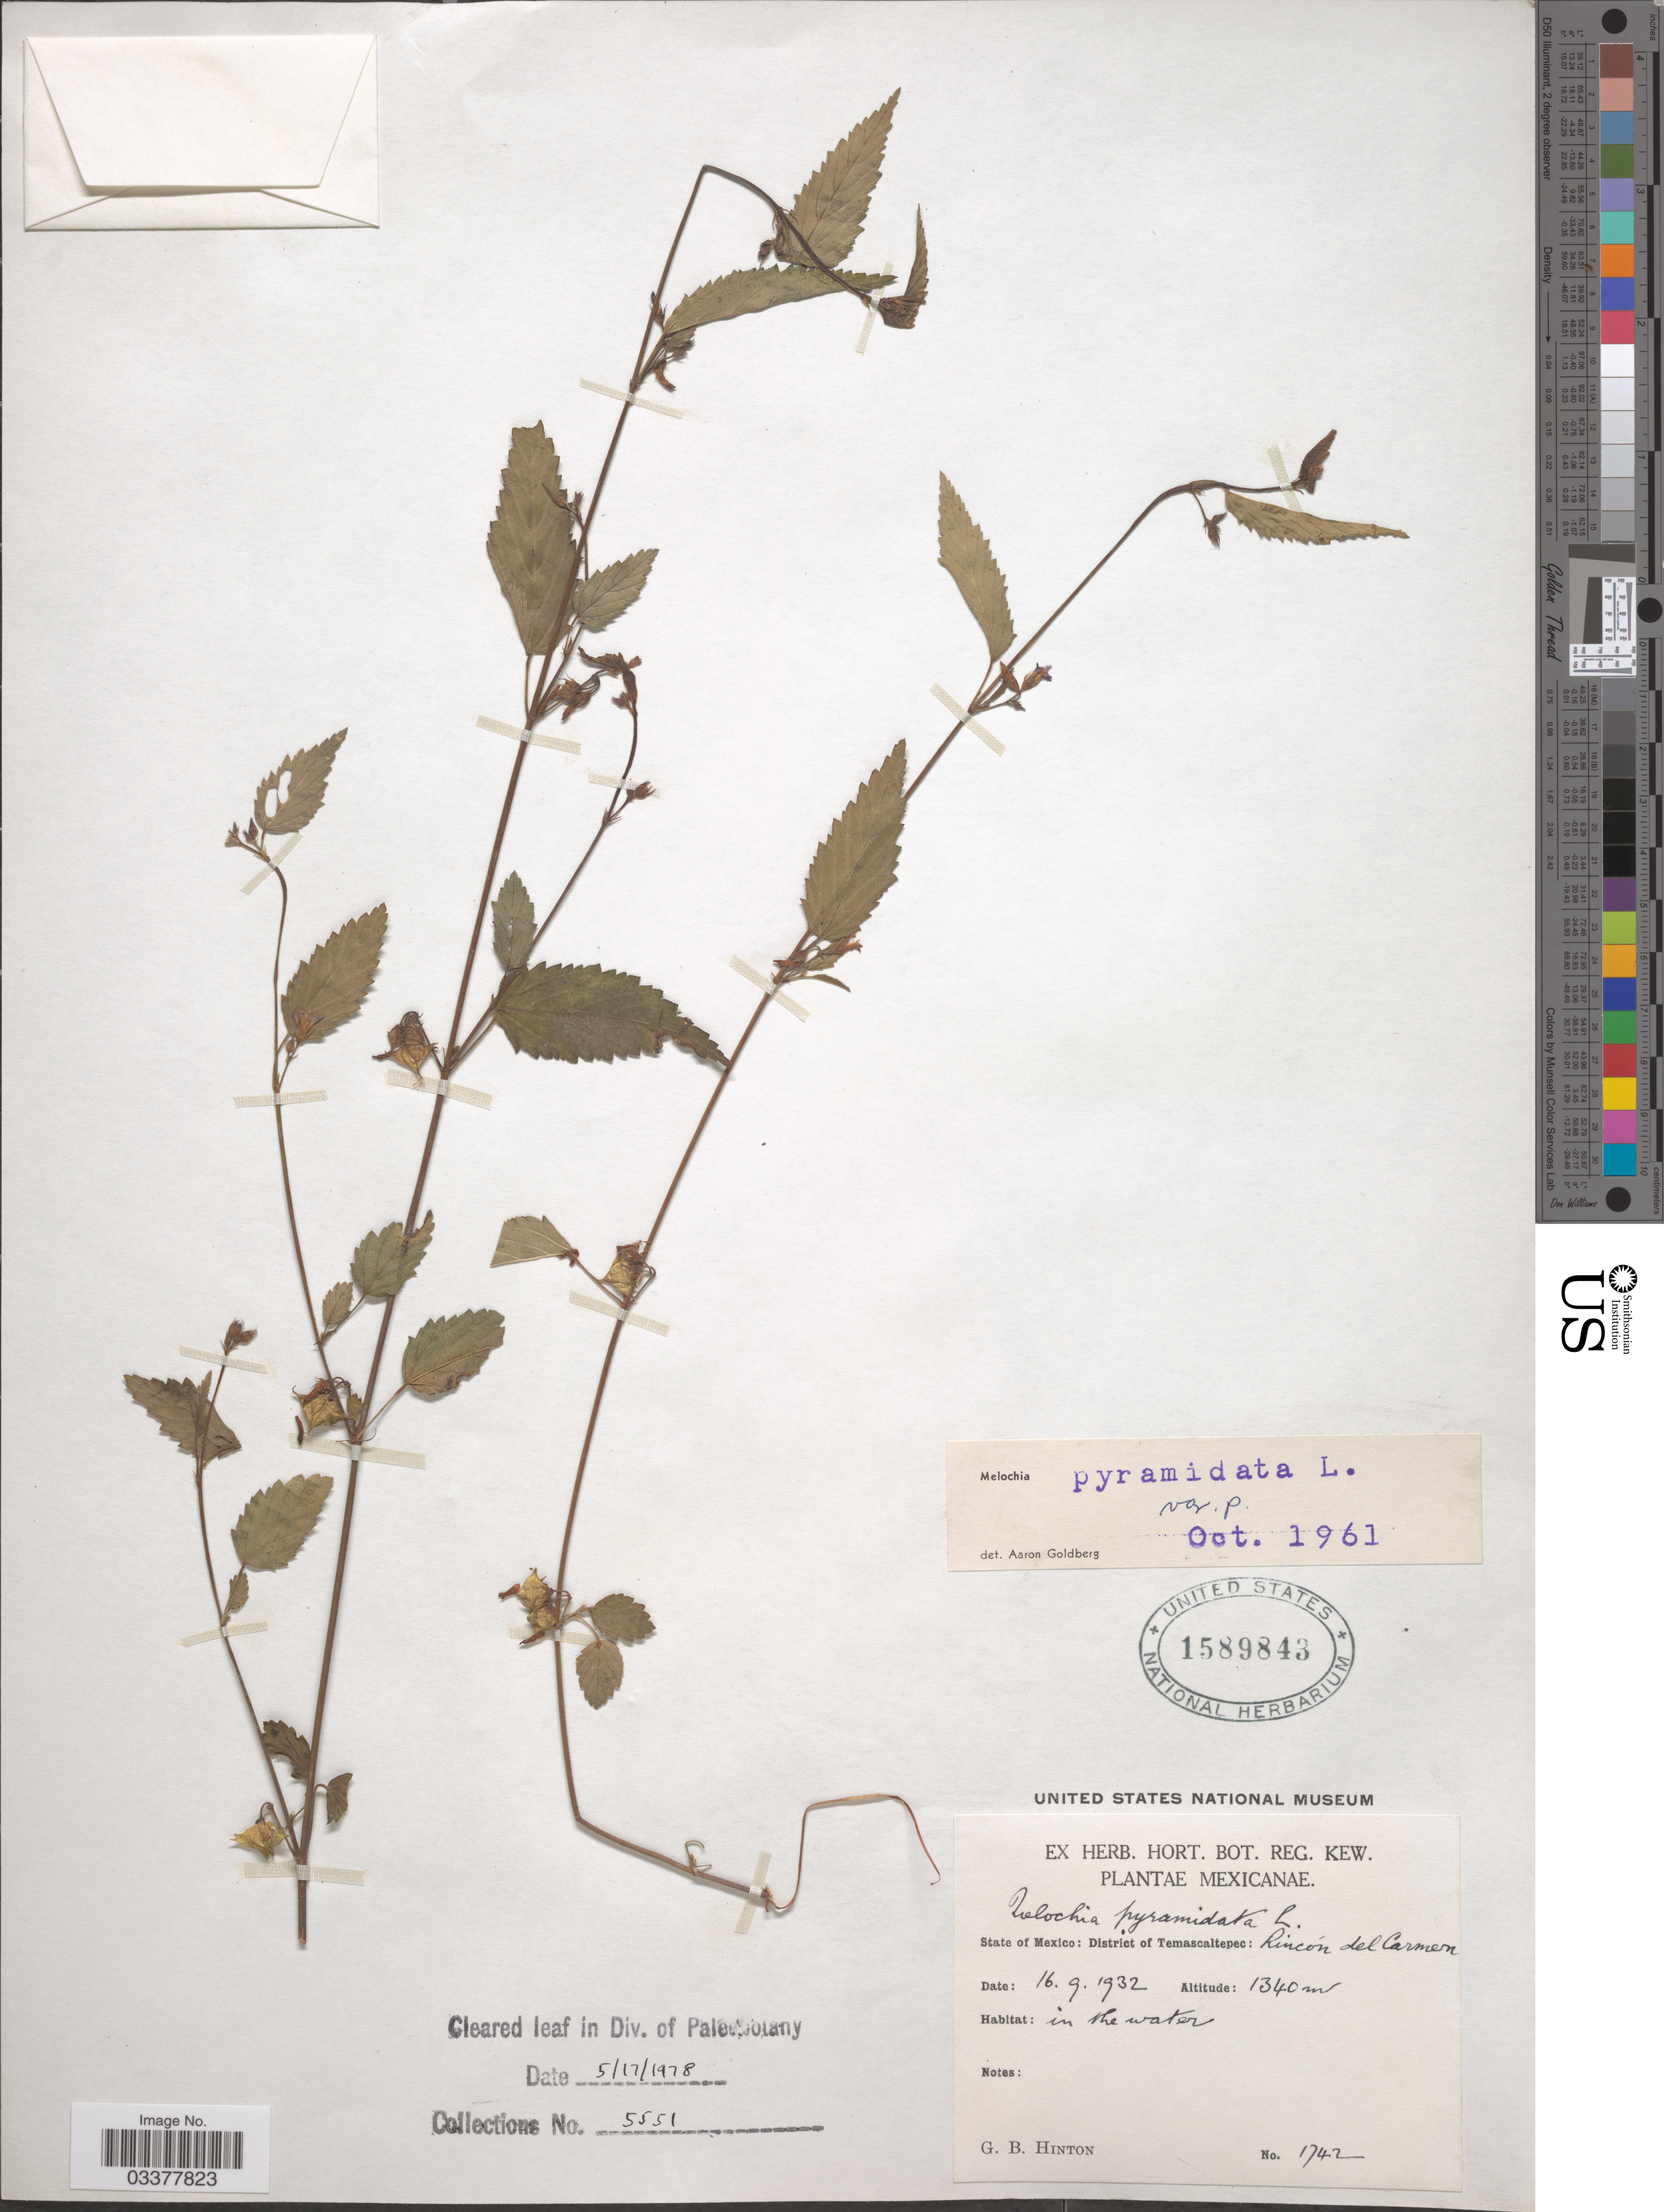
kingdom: Plantae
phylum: Tracheophyta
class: Magnoliopsida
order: Malvales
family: Malvaceae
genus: Melochia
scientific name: Melochia pyramidata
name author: L.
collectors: G. B. Hinton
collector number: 1742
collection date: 1932-09-16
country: Mexico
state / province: México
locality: District of Temascaltepec: Rincón del Carmen.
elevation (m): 1340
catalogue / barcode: US 1589843